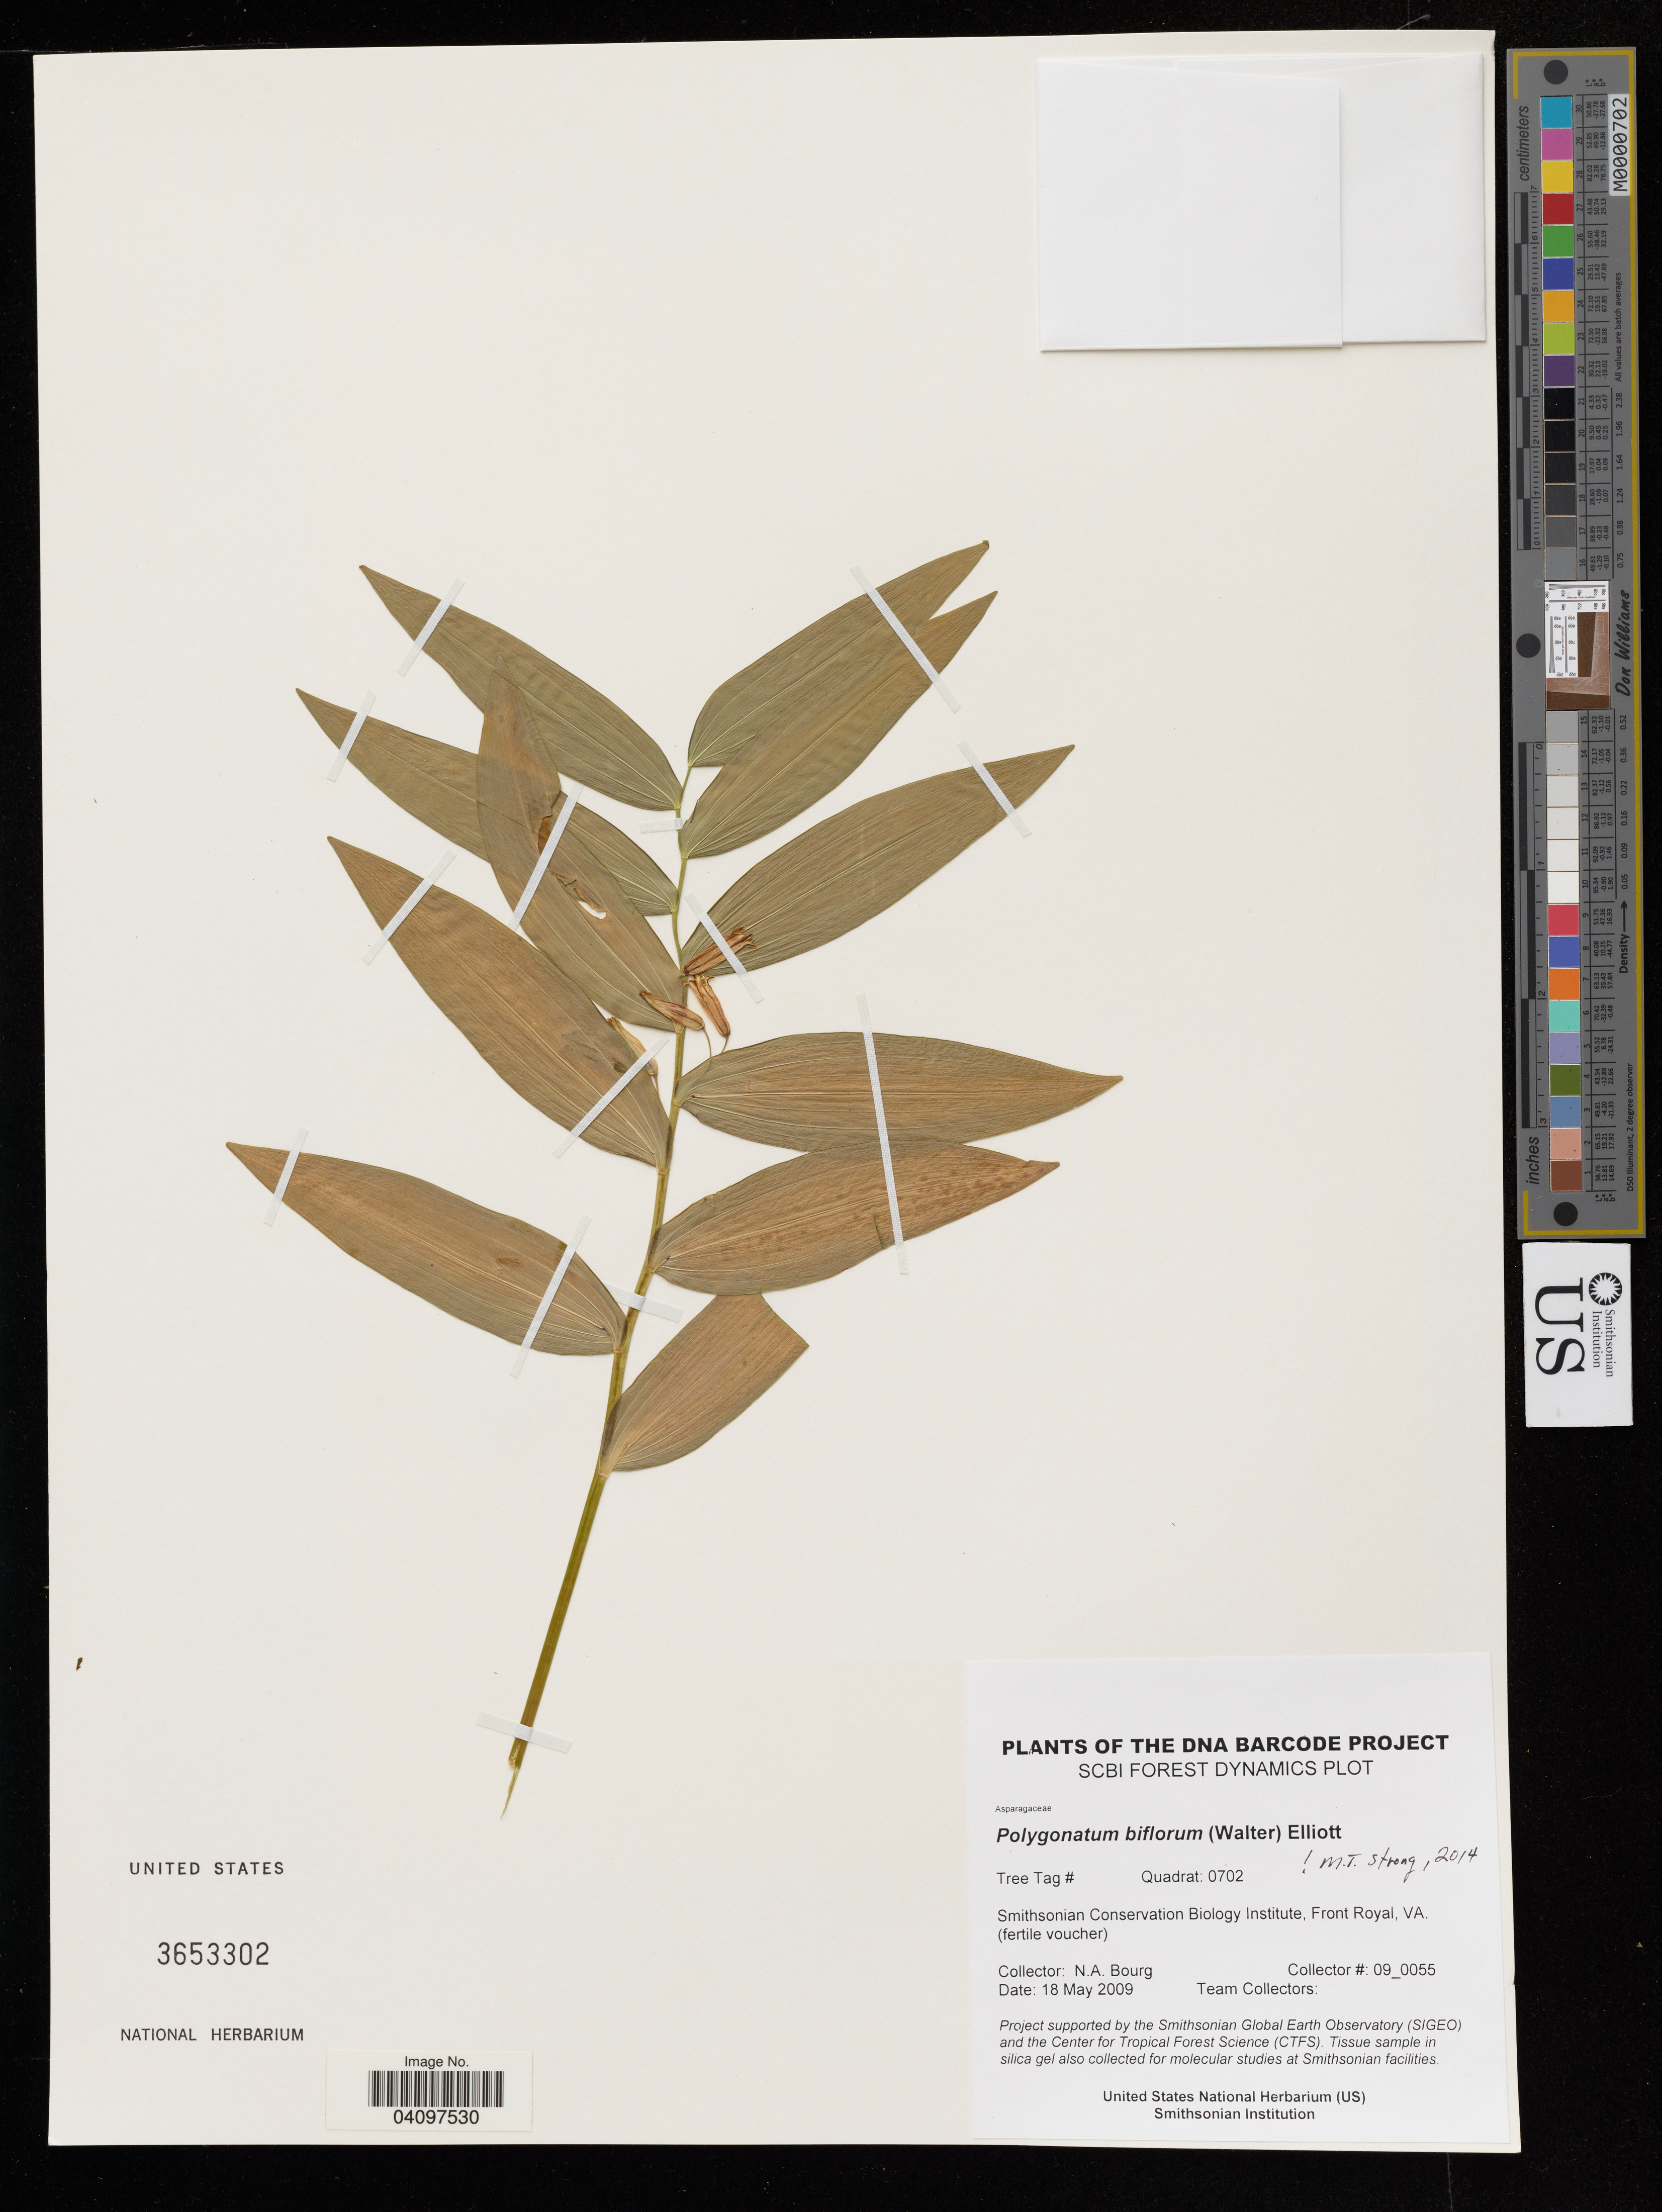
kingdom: Plantae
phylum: Tracheophyta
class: Liliopsida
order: Asparagales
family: Asparagaceae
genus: Polygonatum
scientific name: Polygonatum biflorum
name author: (Walter) Elliott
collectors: N. A. Bourg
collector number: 09_0055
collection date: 2009-05-18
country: United States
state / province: Virginia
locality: Smithsonian Conservation Biology Institute, Front Royal.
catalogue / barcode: US 3653302